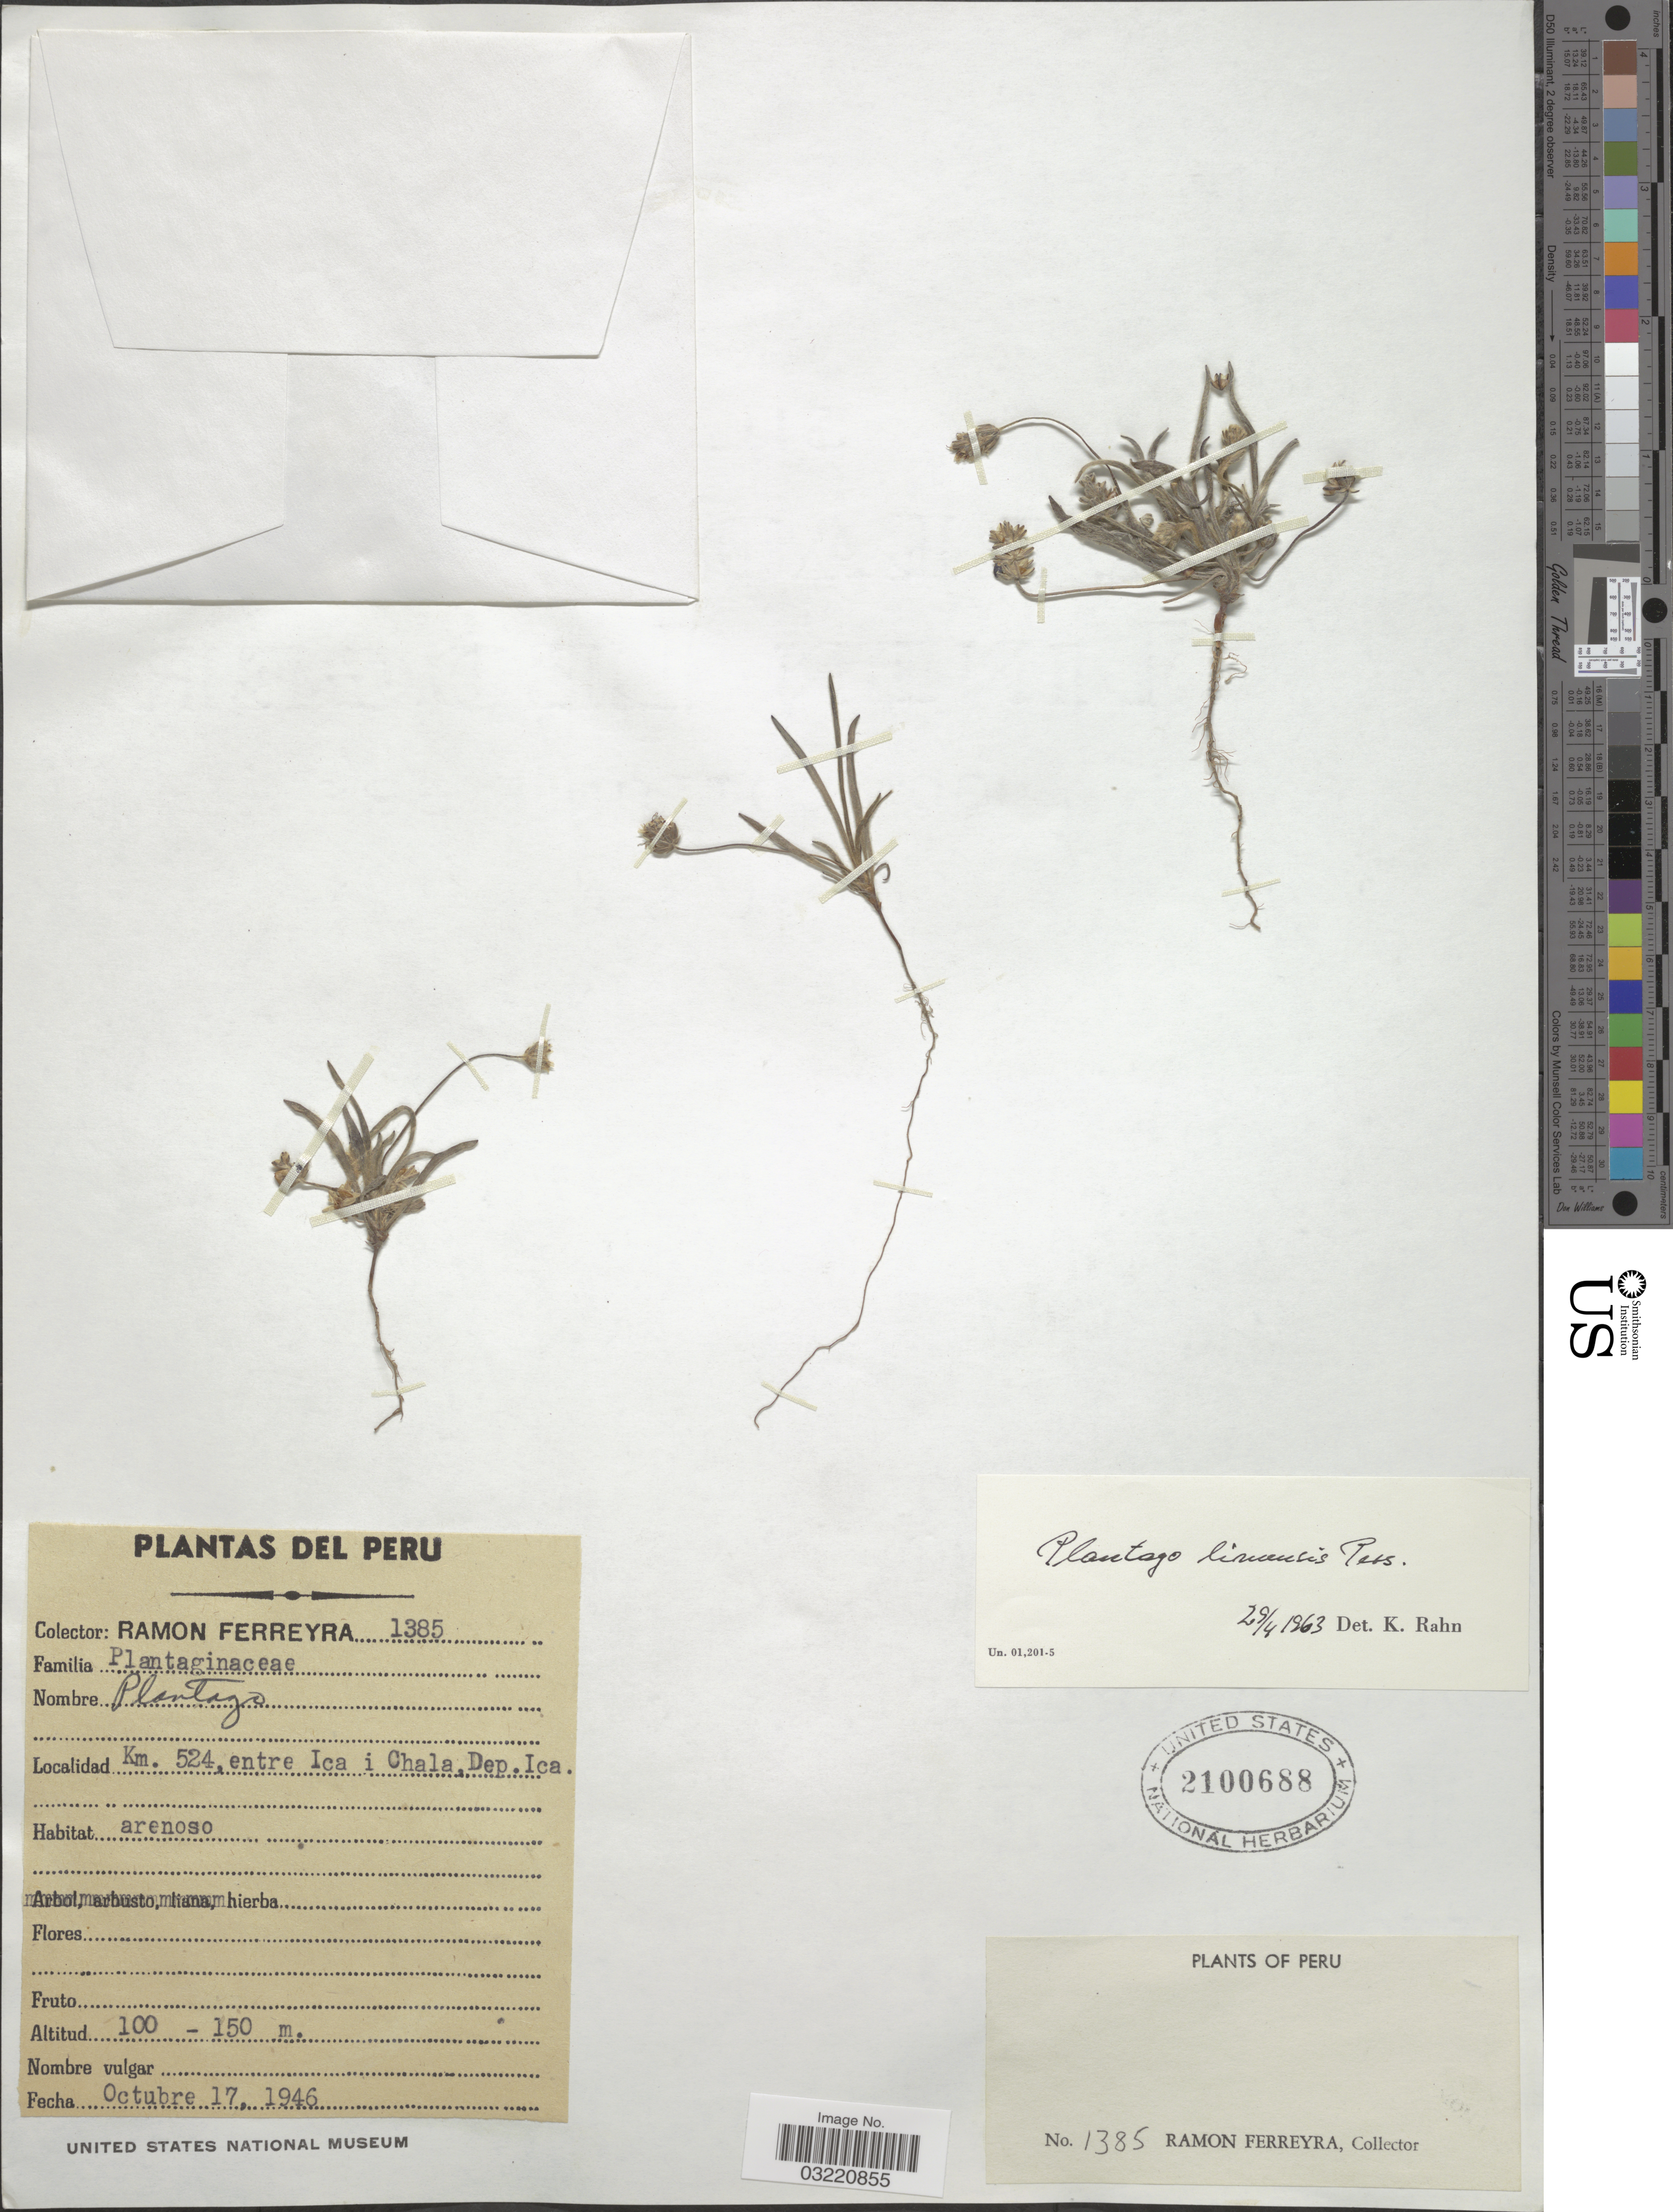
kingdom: Plantae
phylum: Tracheophyta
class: Magnoliopsida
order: Lamiales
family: Plantaginaceae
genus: Plantago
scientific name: Plantago limensis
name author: Pers.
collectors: R. A. Ferreyra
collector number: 1385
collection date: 1946-10-17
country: Peru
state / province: Ica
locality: Km. 524, entre Ica i Chala. Dep. Ica.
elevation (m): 100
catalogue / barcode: US 2100688